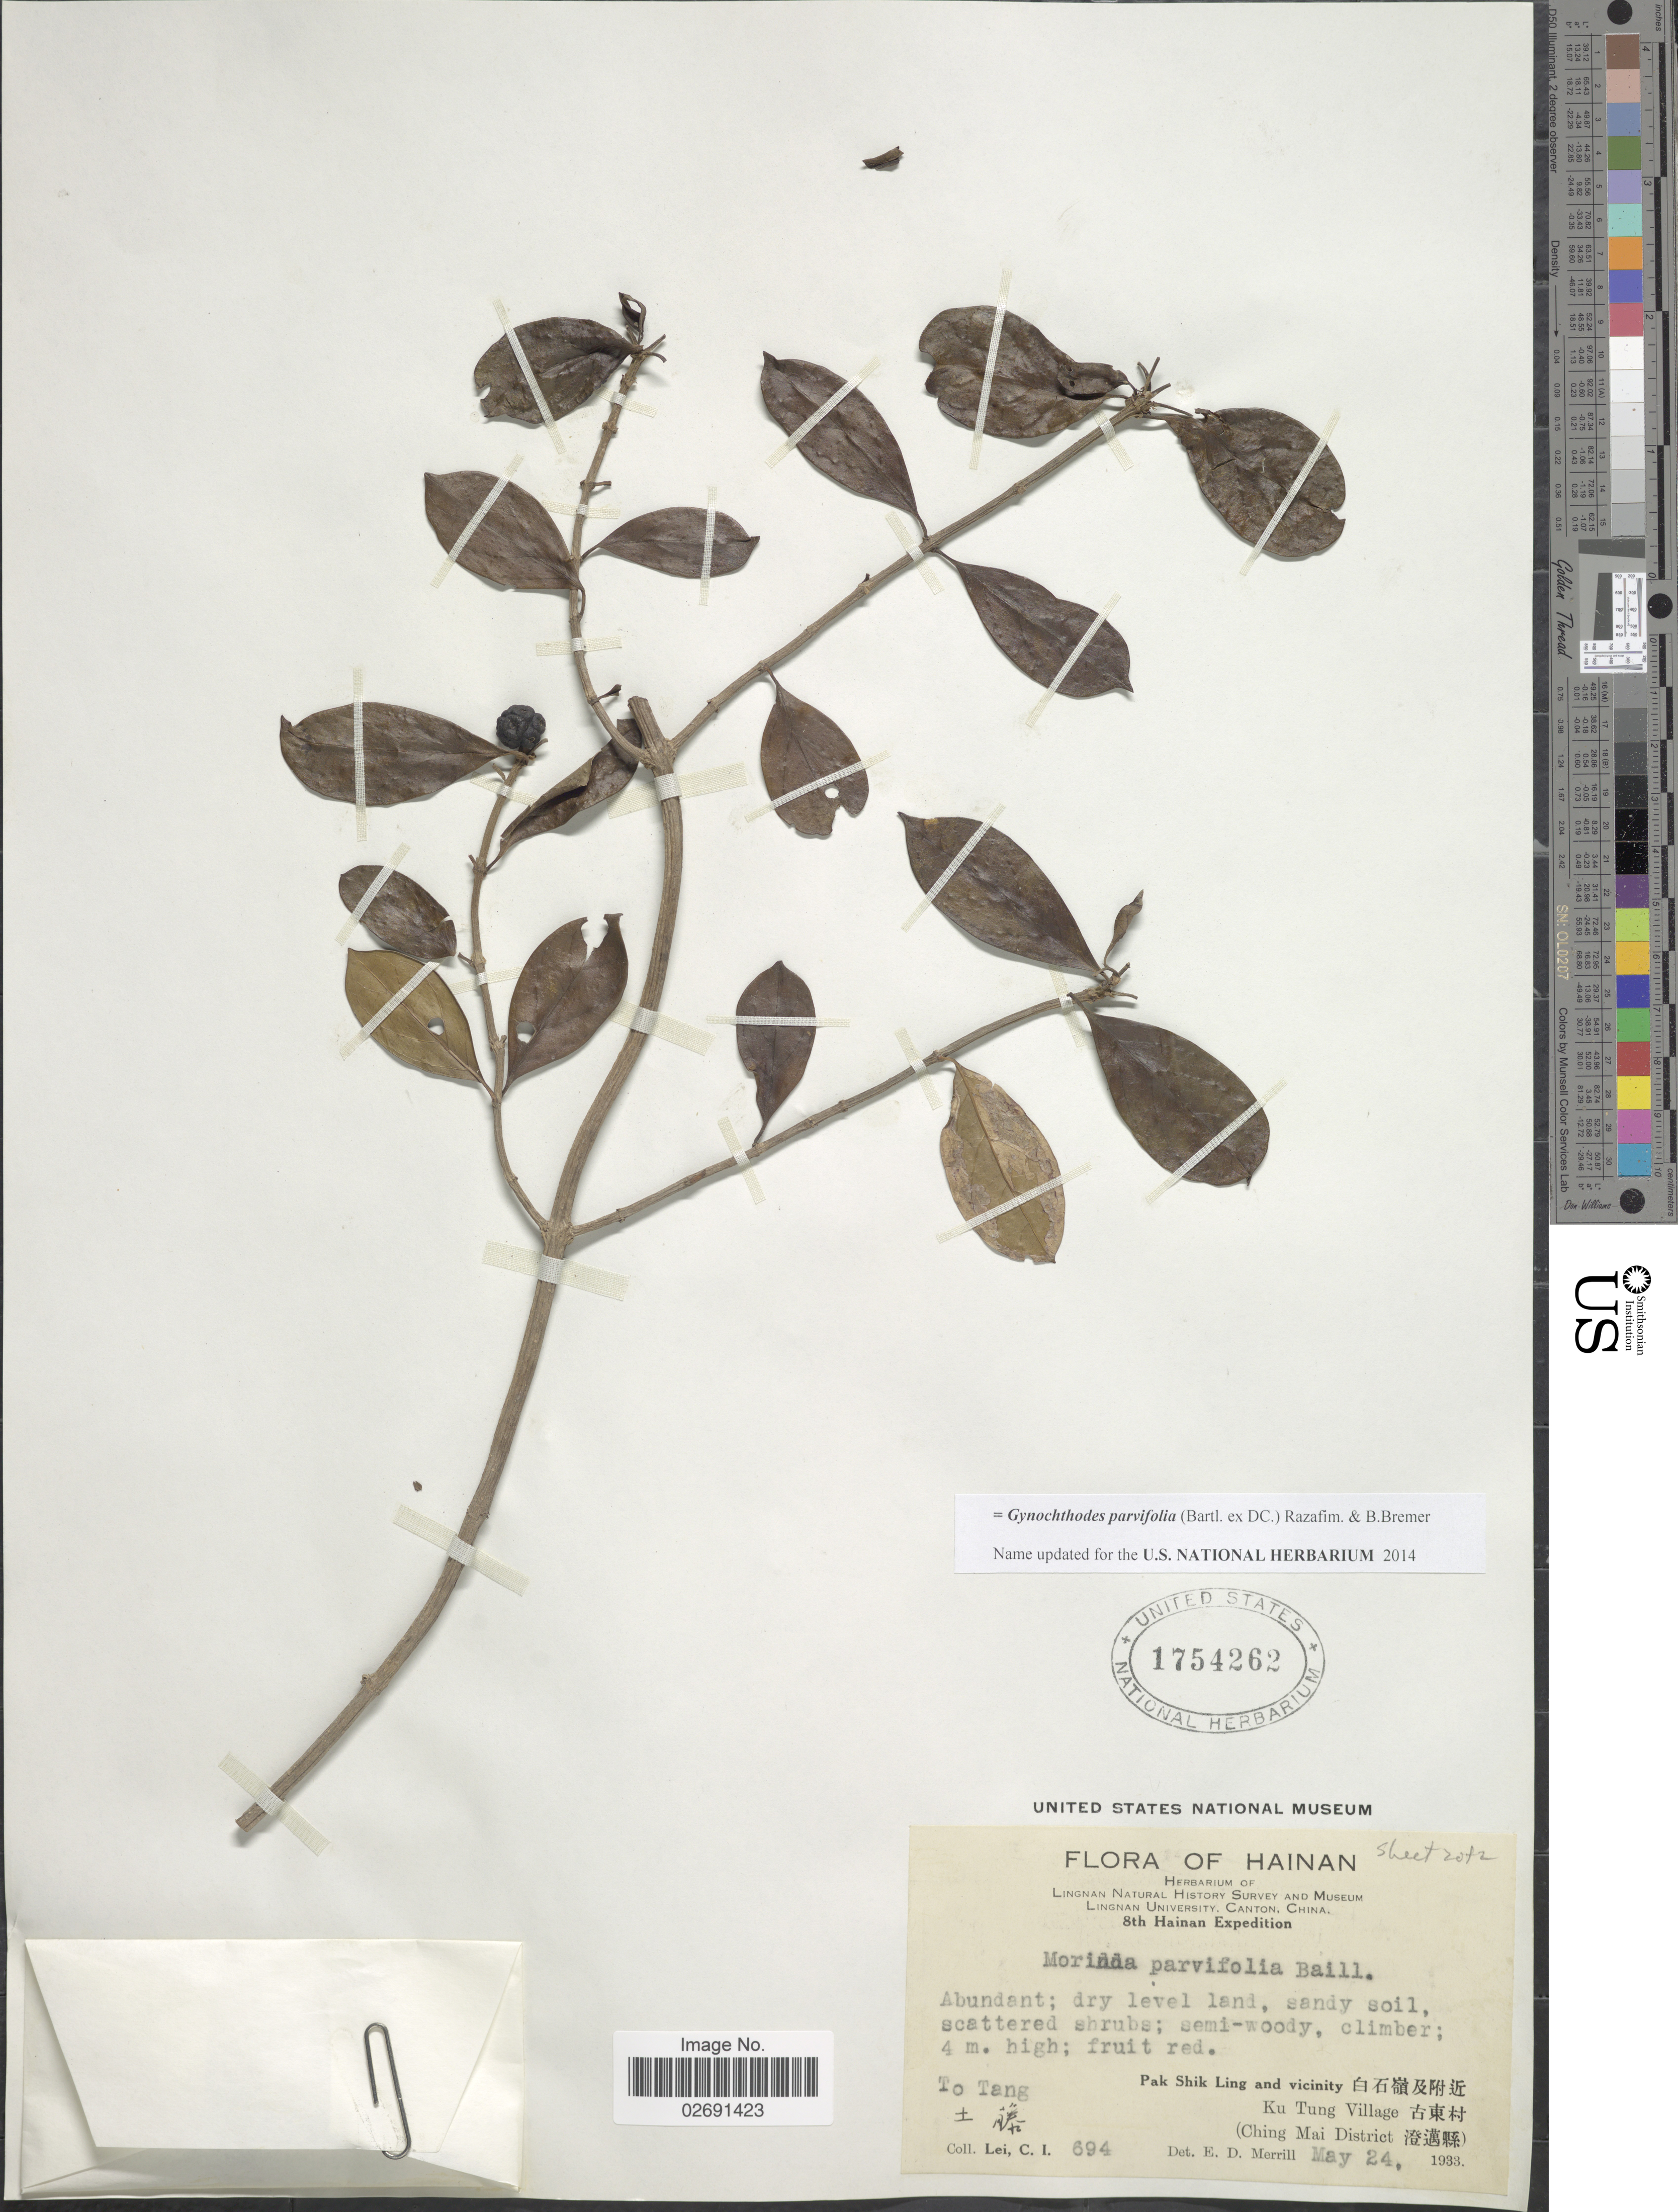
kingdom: Plantae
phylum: Tracheophyta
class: Magnoliopsida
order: Gentianales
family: Rubiaceae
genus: Gynochthodes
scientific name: Gynochthodes parvifolia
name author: (Bartl. ex DC.) Razafim. & B. Bremer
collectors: C. I. Lei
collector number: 694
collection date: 1933-05-24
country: China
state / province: Hainan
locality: To Tang, Pak Shik Ling and vicinity, Ku Tung village (Ching Mai District)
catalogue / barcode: US 1754262